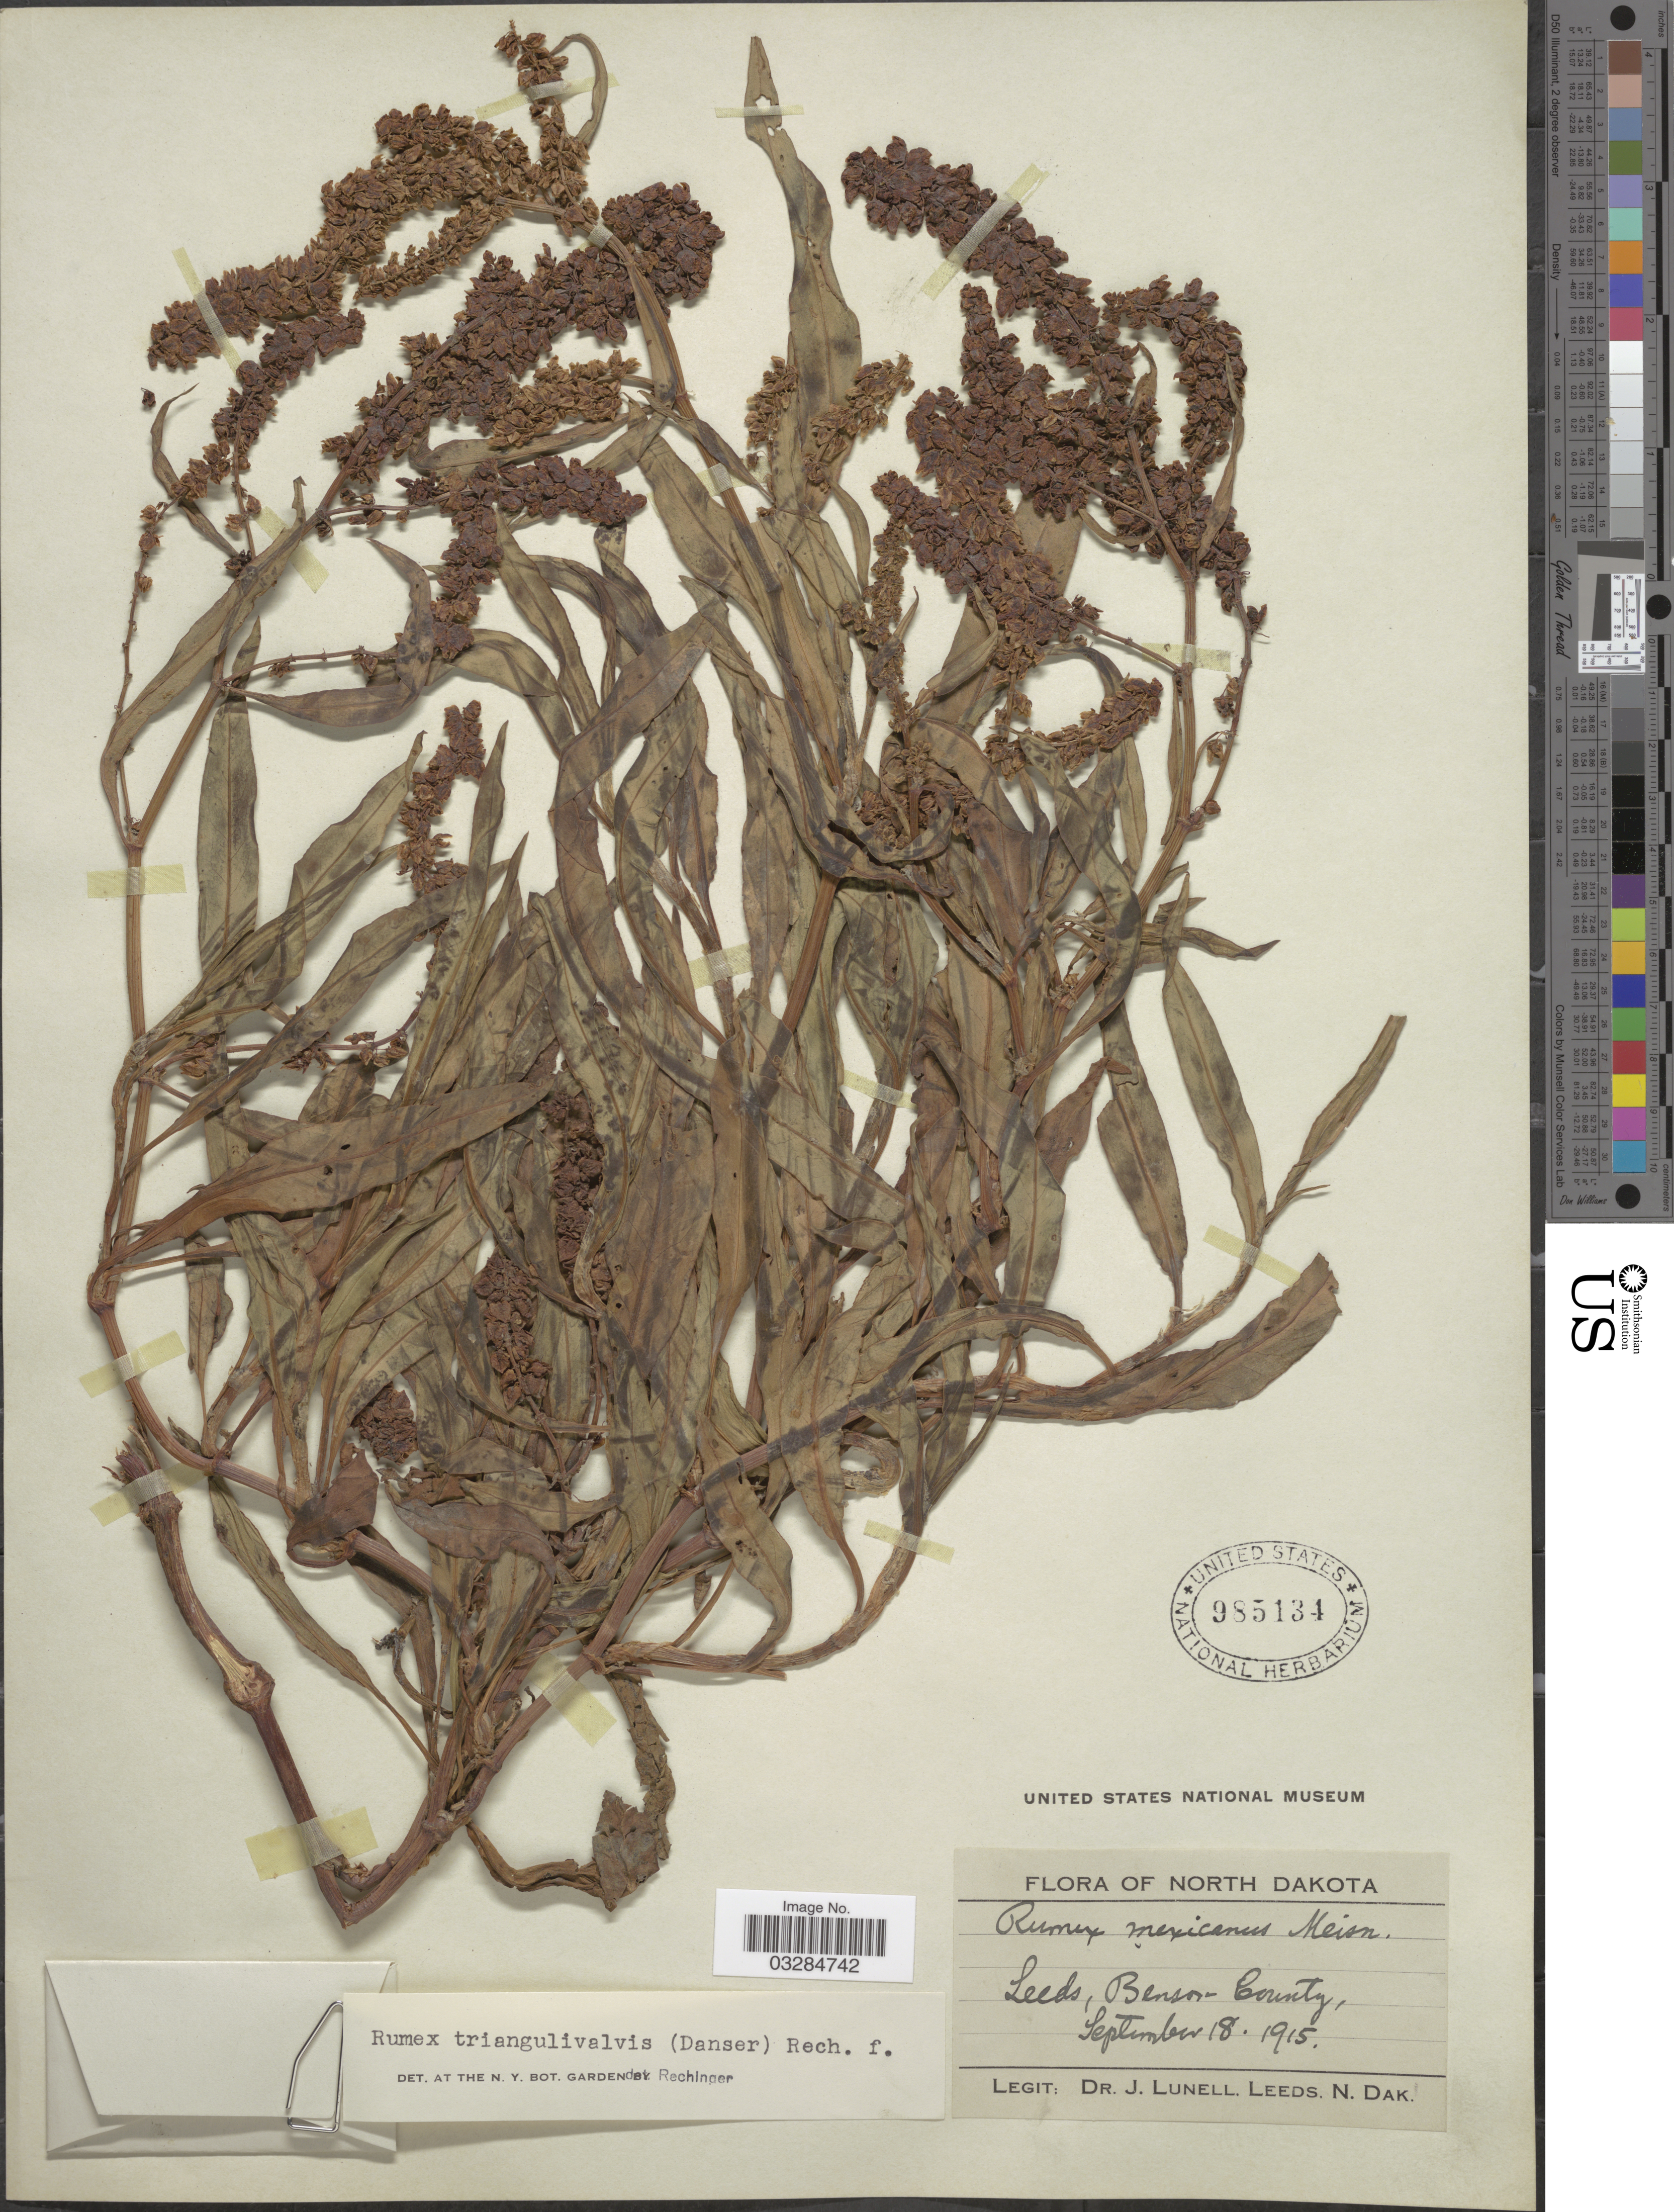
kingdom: Plantae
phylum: Tracheophyta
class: Magnoliopsida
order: Caryophyllales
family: Polygonaceae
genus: Rumex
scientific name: Rumex triangulivalvis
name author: (Danser) Rech. f.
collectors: J. Lunell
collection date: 1915-09-18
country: United States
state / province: North Dakota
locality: Leeds, Benson County.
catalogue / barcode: US 985134